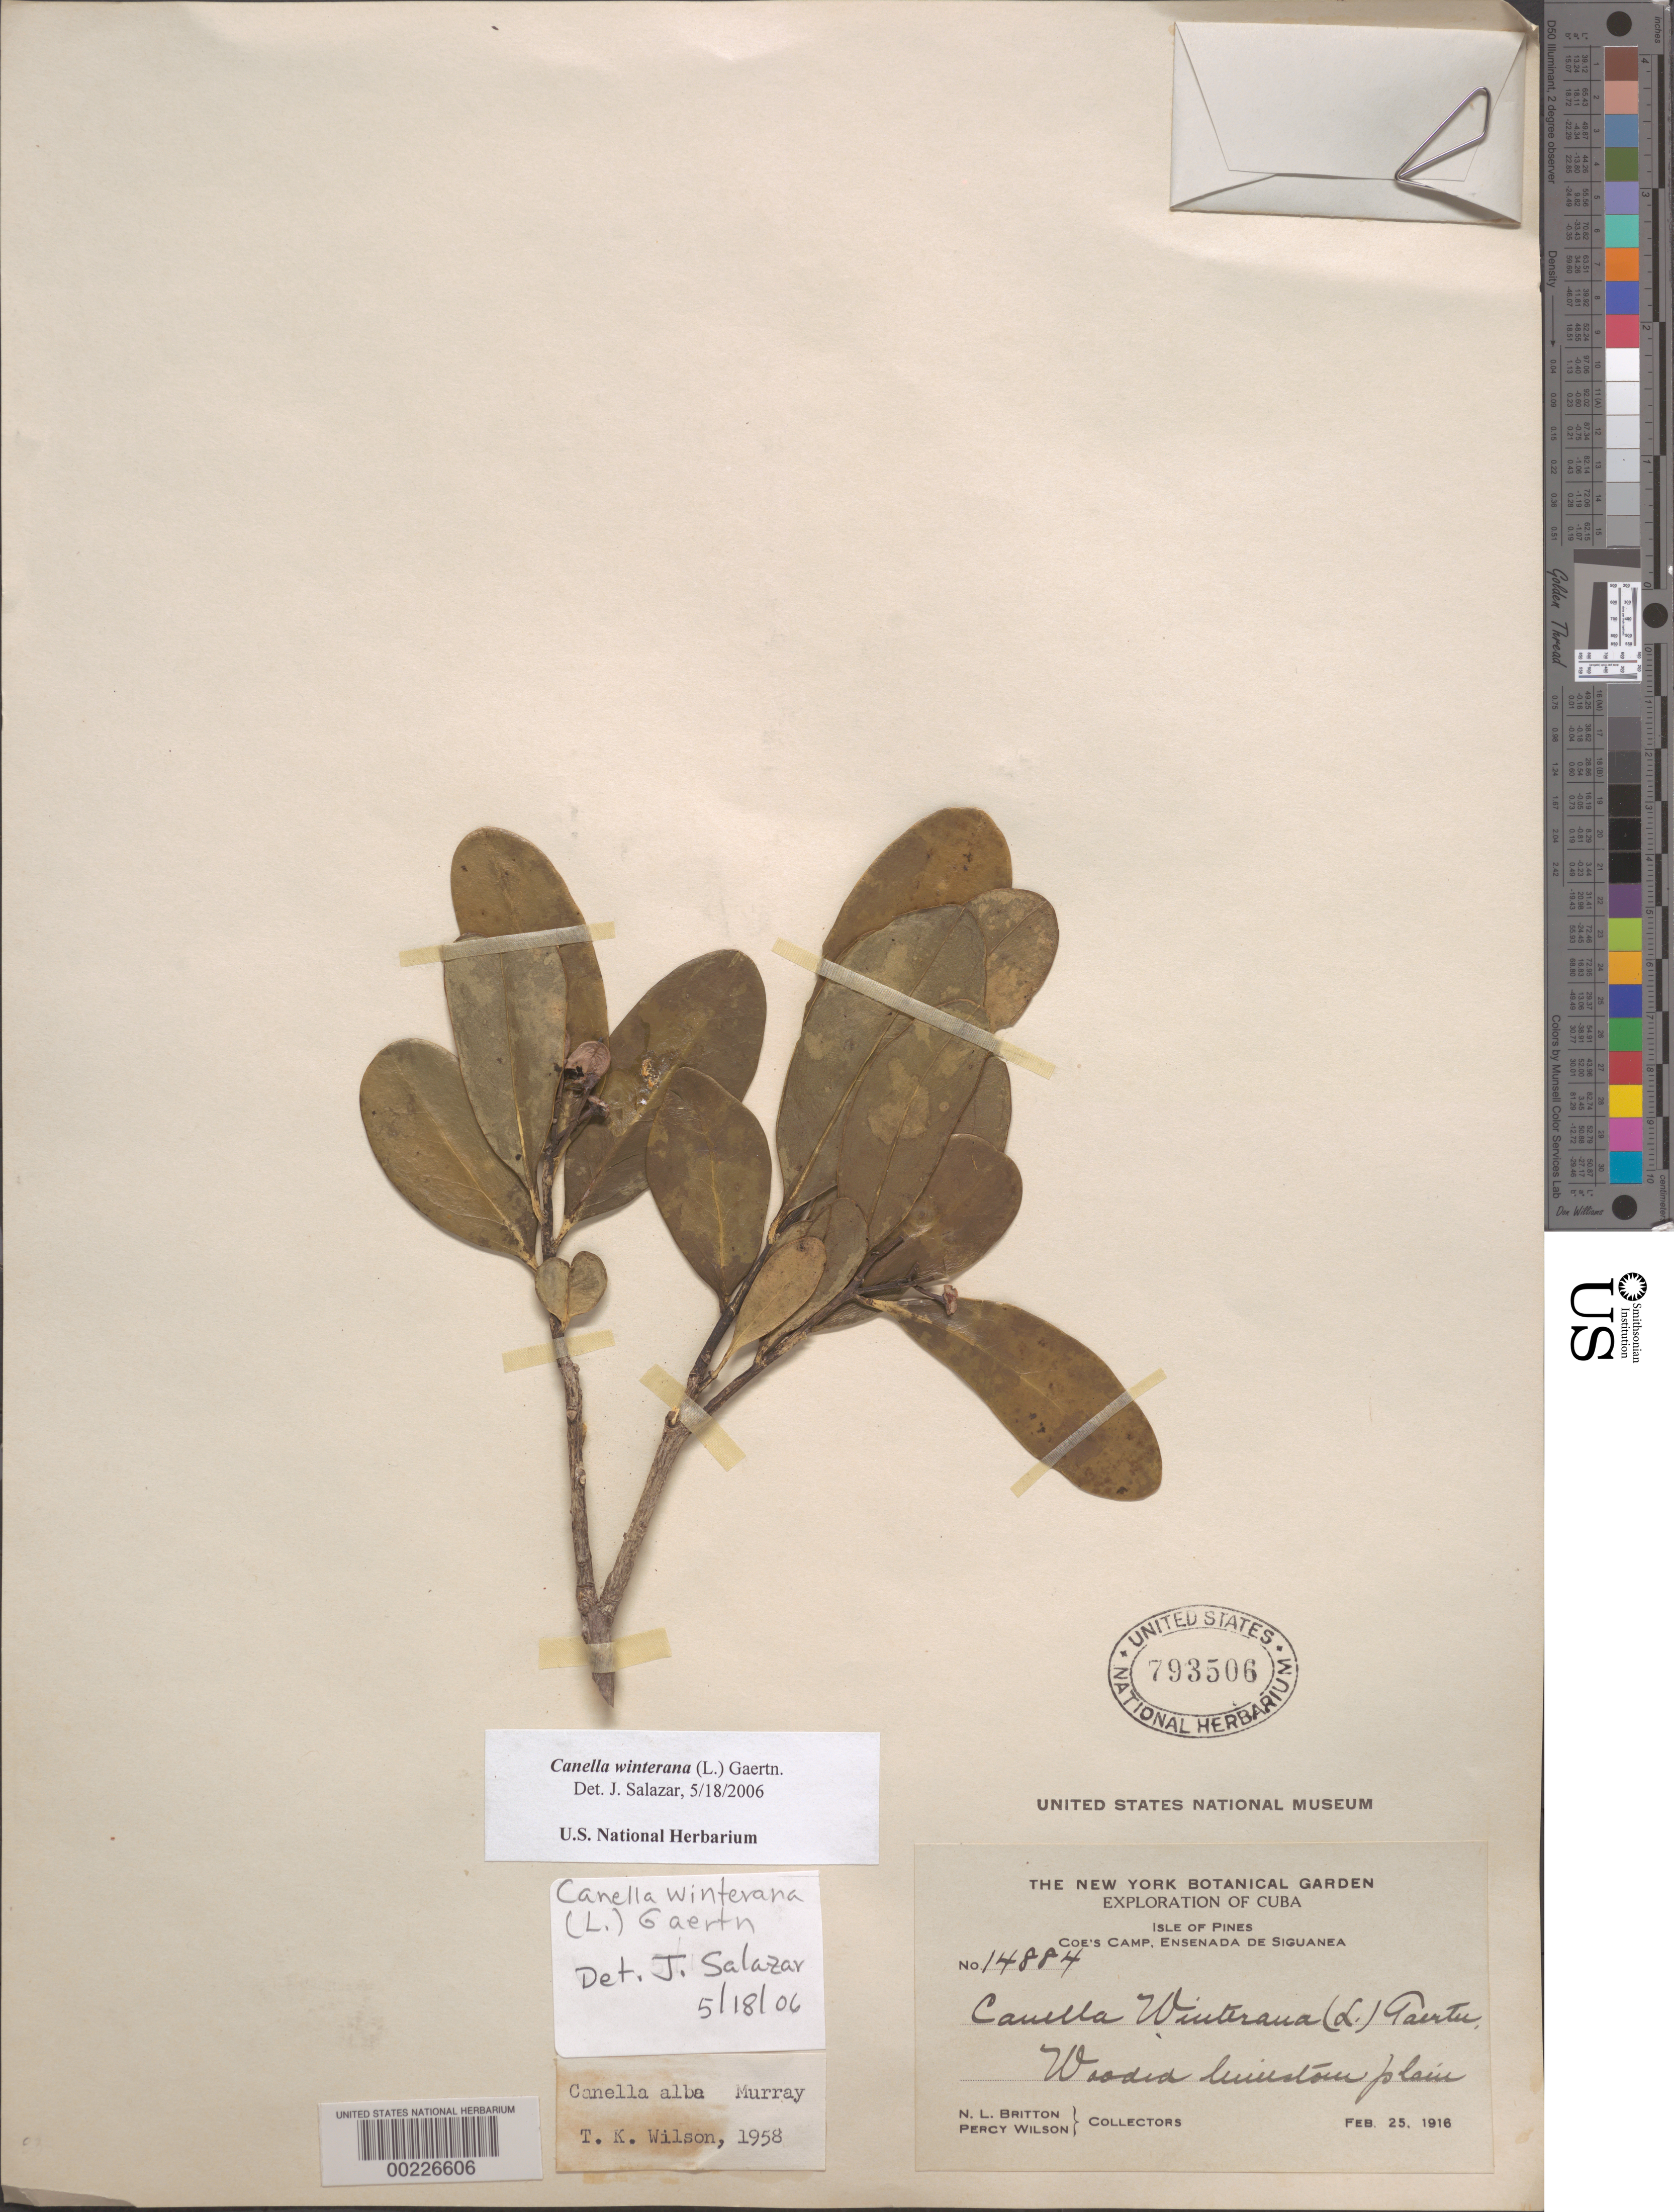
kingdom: Plantae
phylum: Tracheophyta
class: Magnoliopsida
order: Canellales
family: Canellaceae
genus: Canella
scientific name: Canella winterana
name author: (L.) Gaertn.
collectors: N. Britton & P. Wilson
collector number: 14884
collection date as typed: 25 Feb 1916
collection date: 1916-02-25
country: Cuba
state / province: Isla de La Juventud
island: Isla de La Juventud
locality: Coe's camp, ensenada de siguanea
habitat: Wooded limestone plain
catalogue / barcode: US 793506